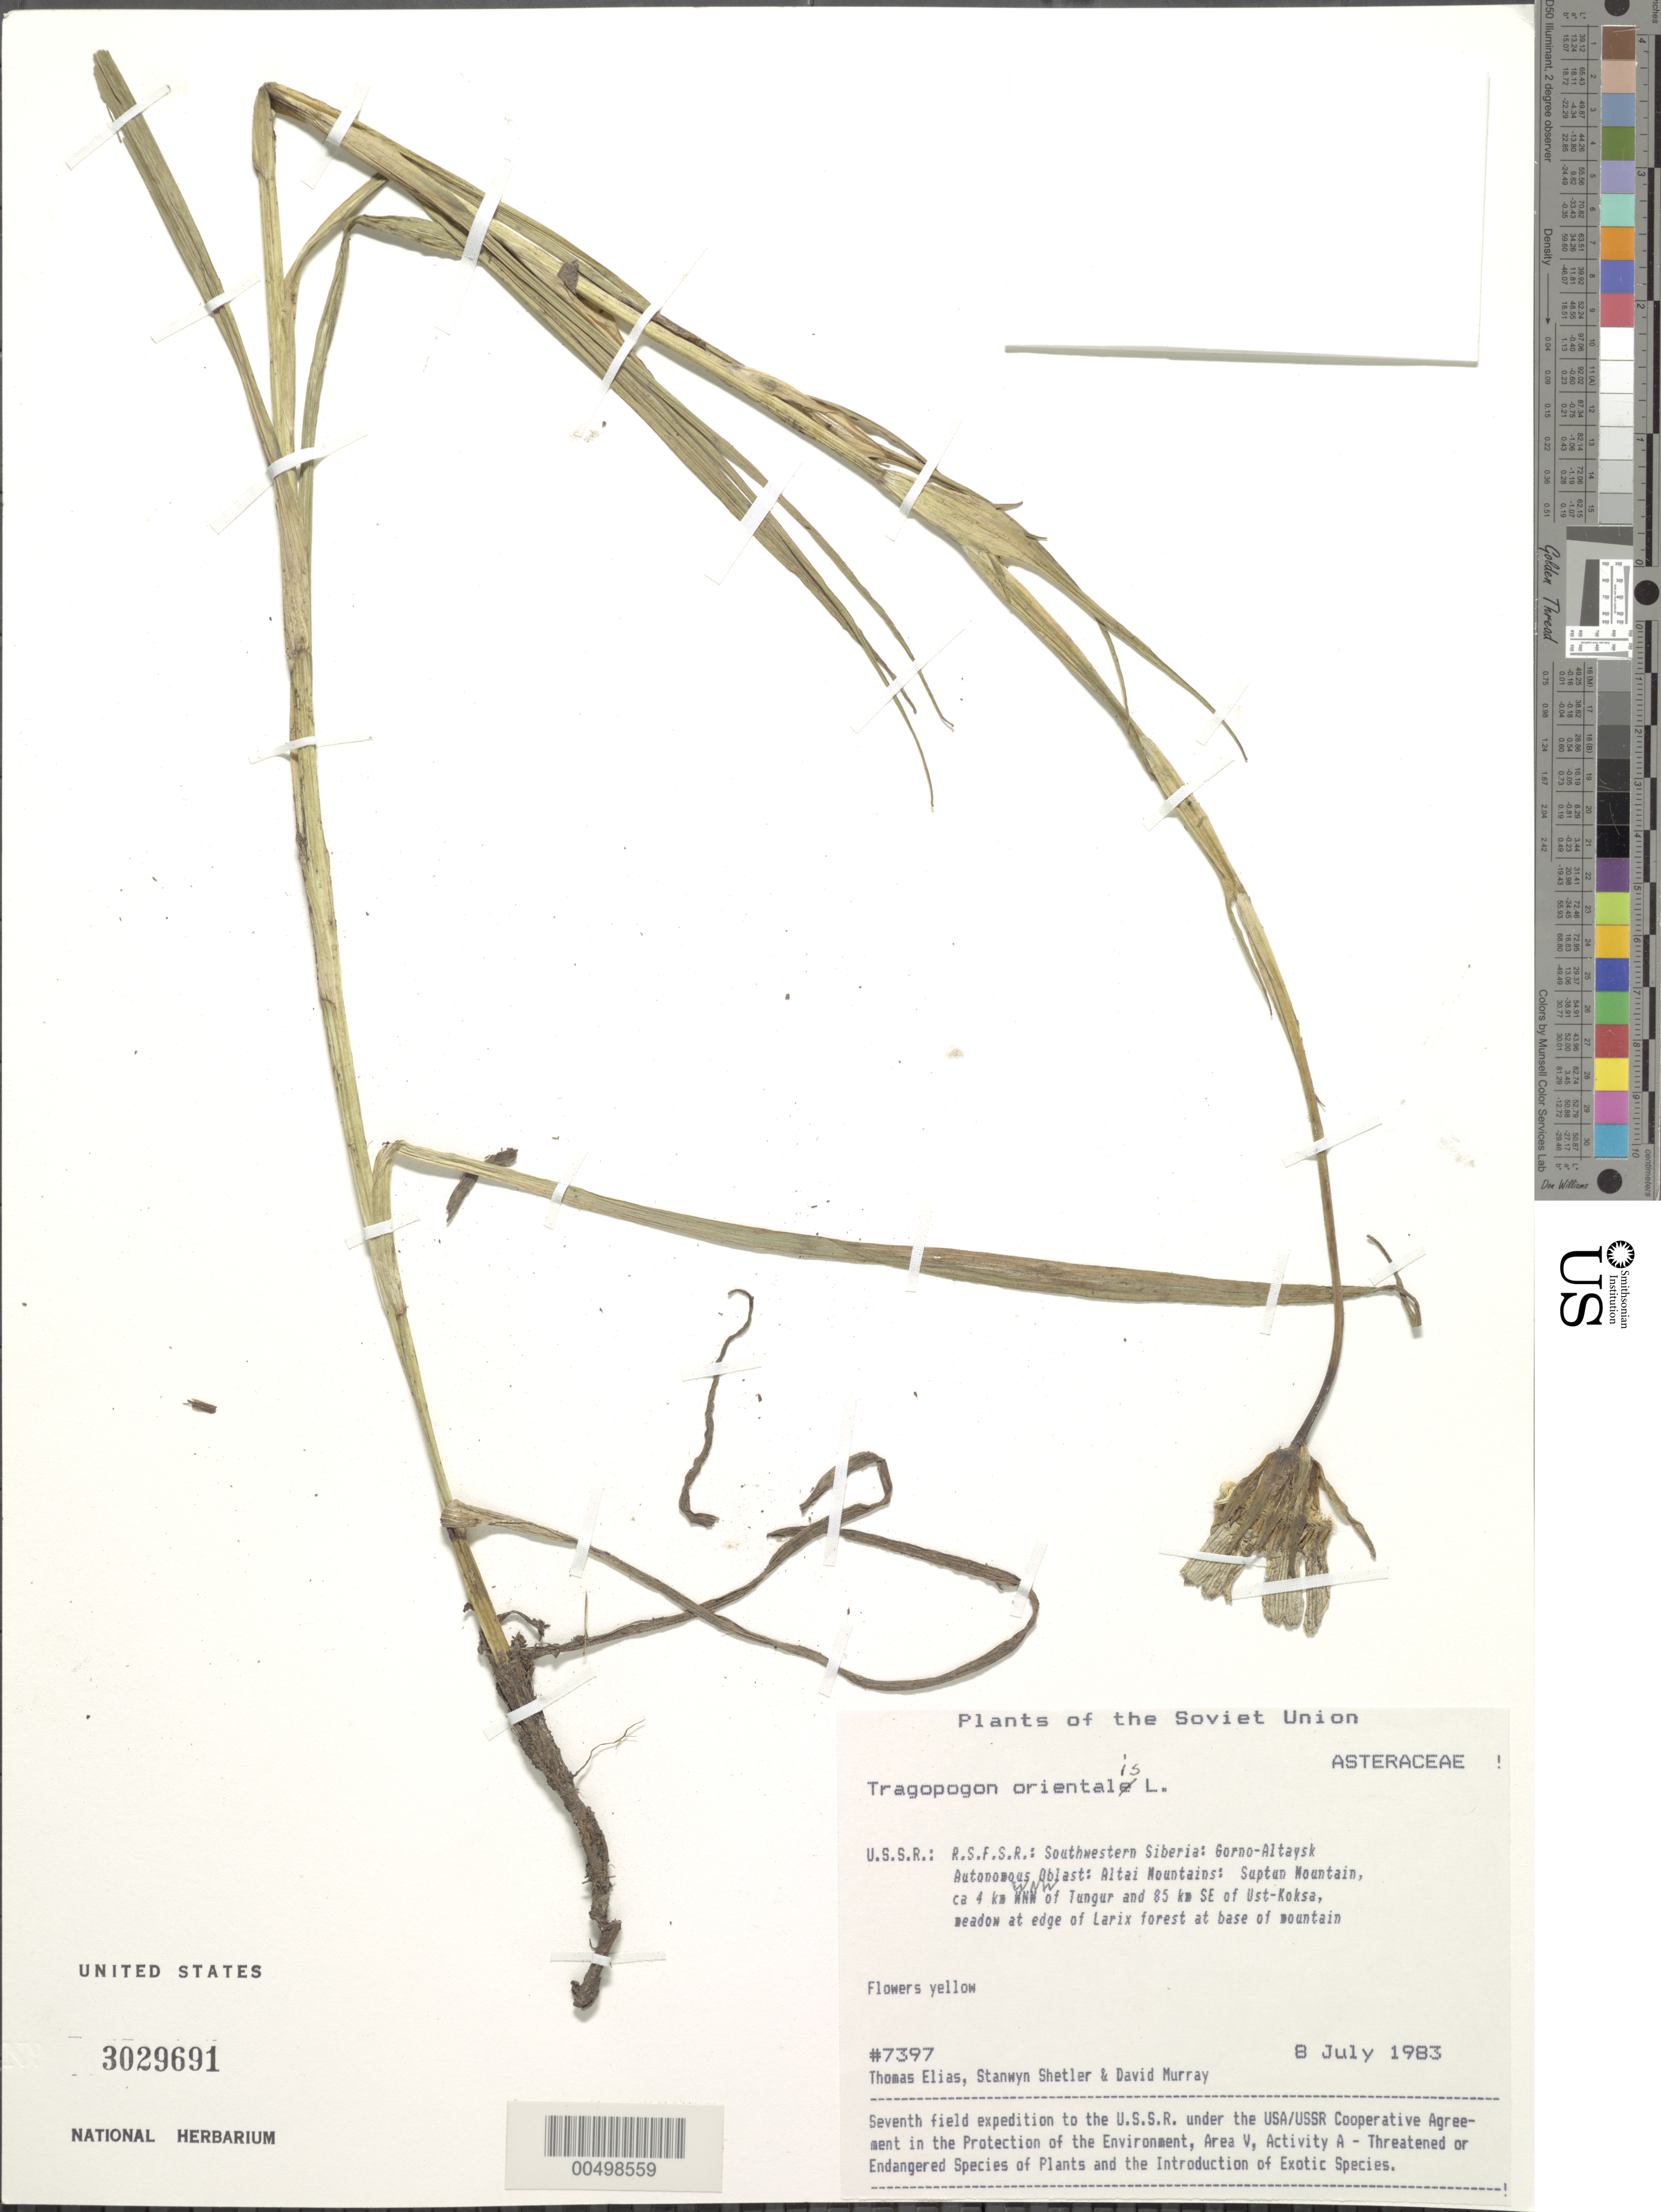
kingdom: Plantae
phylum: Tracheophyta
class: Magnoliopsida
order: Asterales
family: Asteraceae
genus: Tragopogon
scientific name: Tragopogon orientalis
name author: L.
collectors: T. Elias, S. Shetler & D. F. Murray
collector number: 7397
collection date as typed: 08 Jul 1983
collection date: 1983-07-08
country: Russian Federation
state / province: Altai Republic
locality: Altai Mountains, Suptun Mountain, ca. 4 km WNW of Tungur and 85 km SE of Ust-Koksa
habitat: meadow at edge of Larix forest at base of mountain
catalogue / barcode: US 3029691